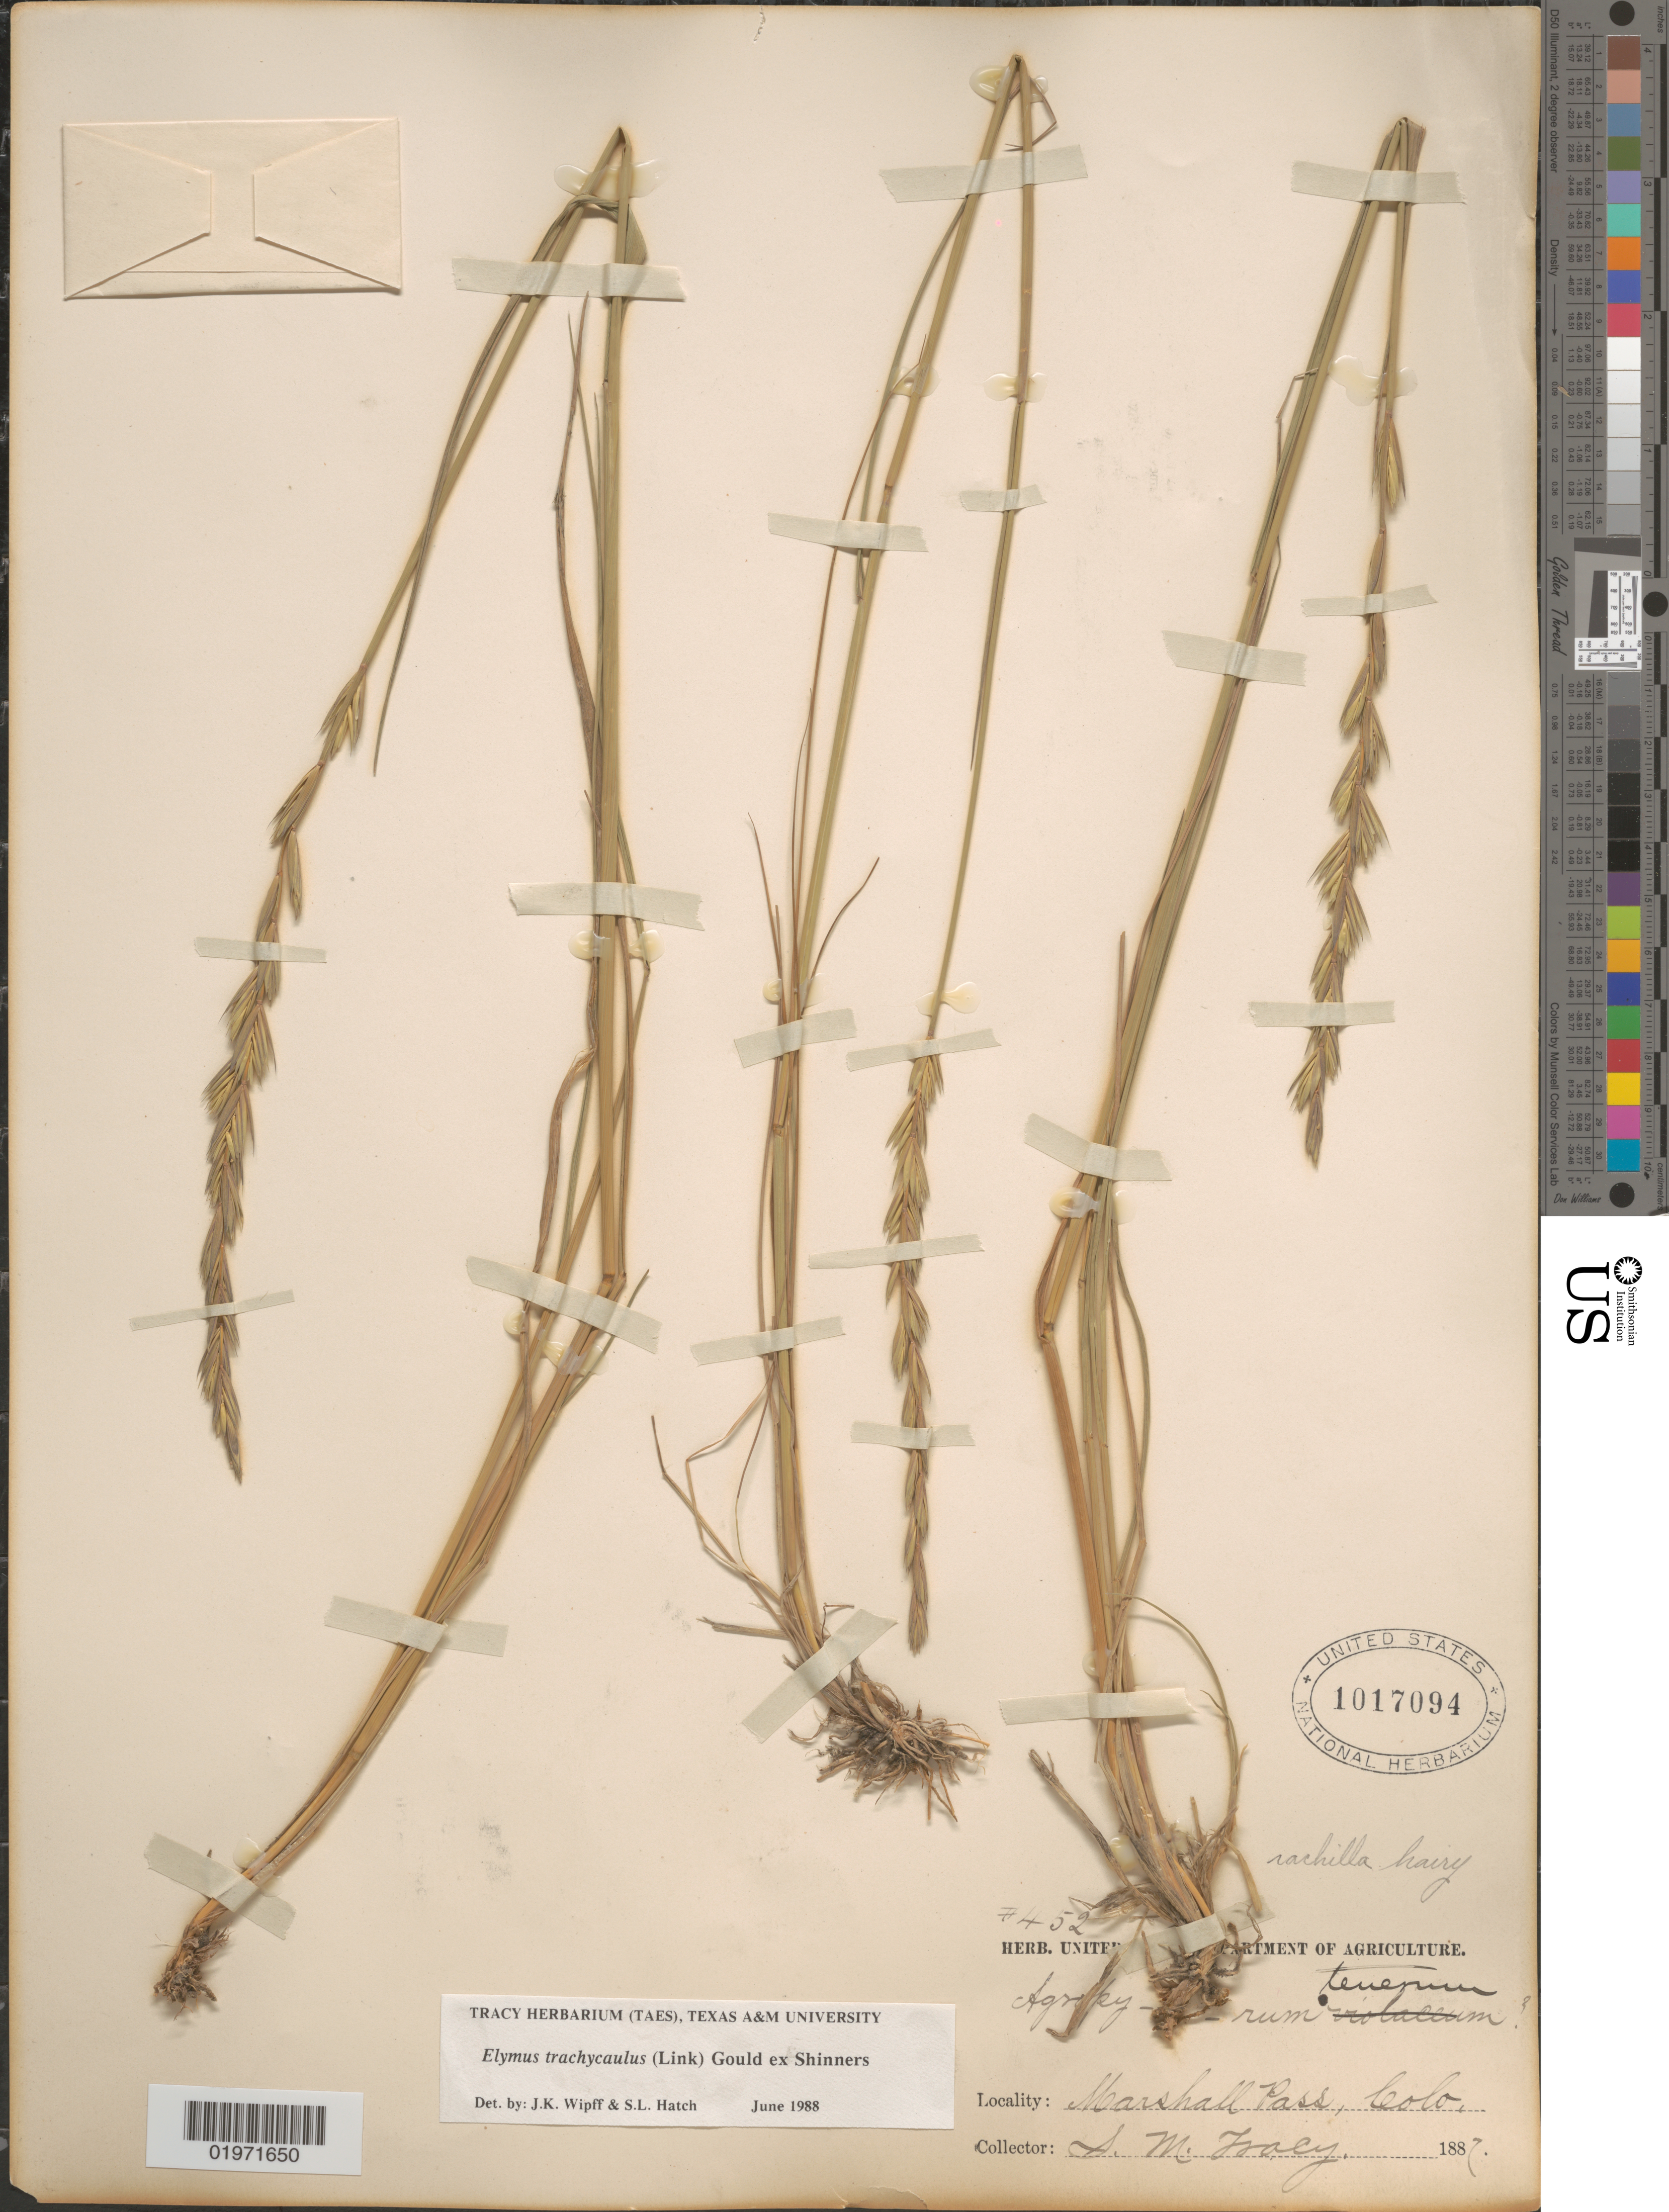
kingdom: Plantae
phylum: Tracheophyta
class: Liliopsida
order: Poales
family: Poaceae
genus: Elymus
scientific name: Elymus trachycaulus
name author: (Link) Gould ex Shinners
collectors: S. M. Tracy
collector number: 452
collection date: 1887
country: United States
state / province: Colorado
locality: Marshall Pass.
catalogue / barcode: US 1017094